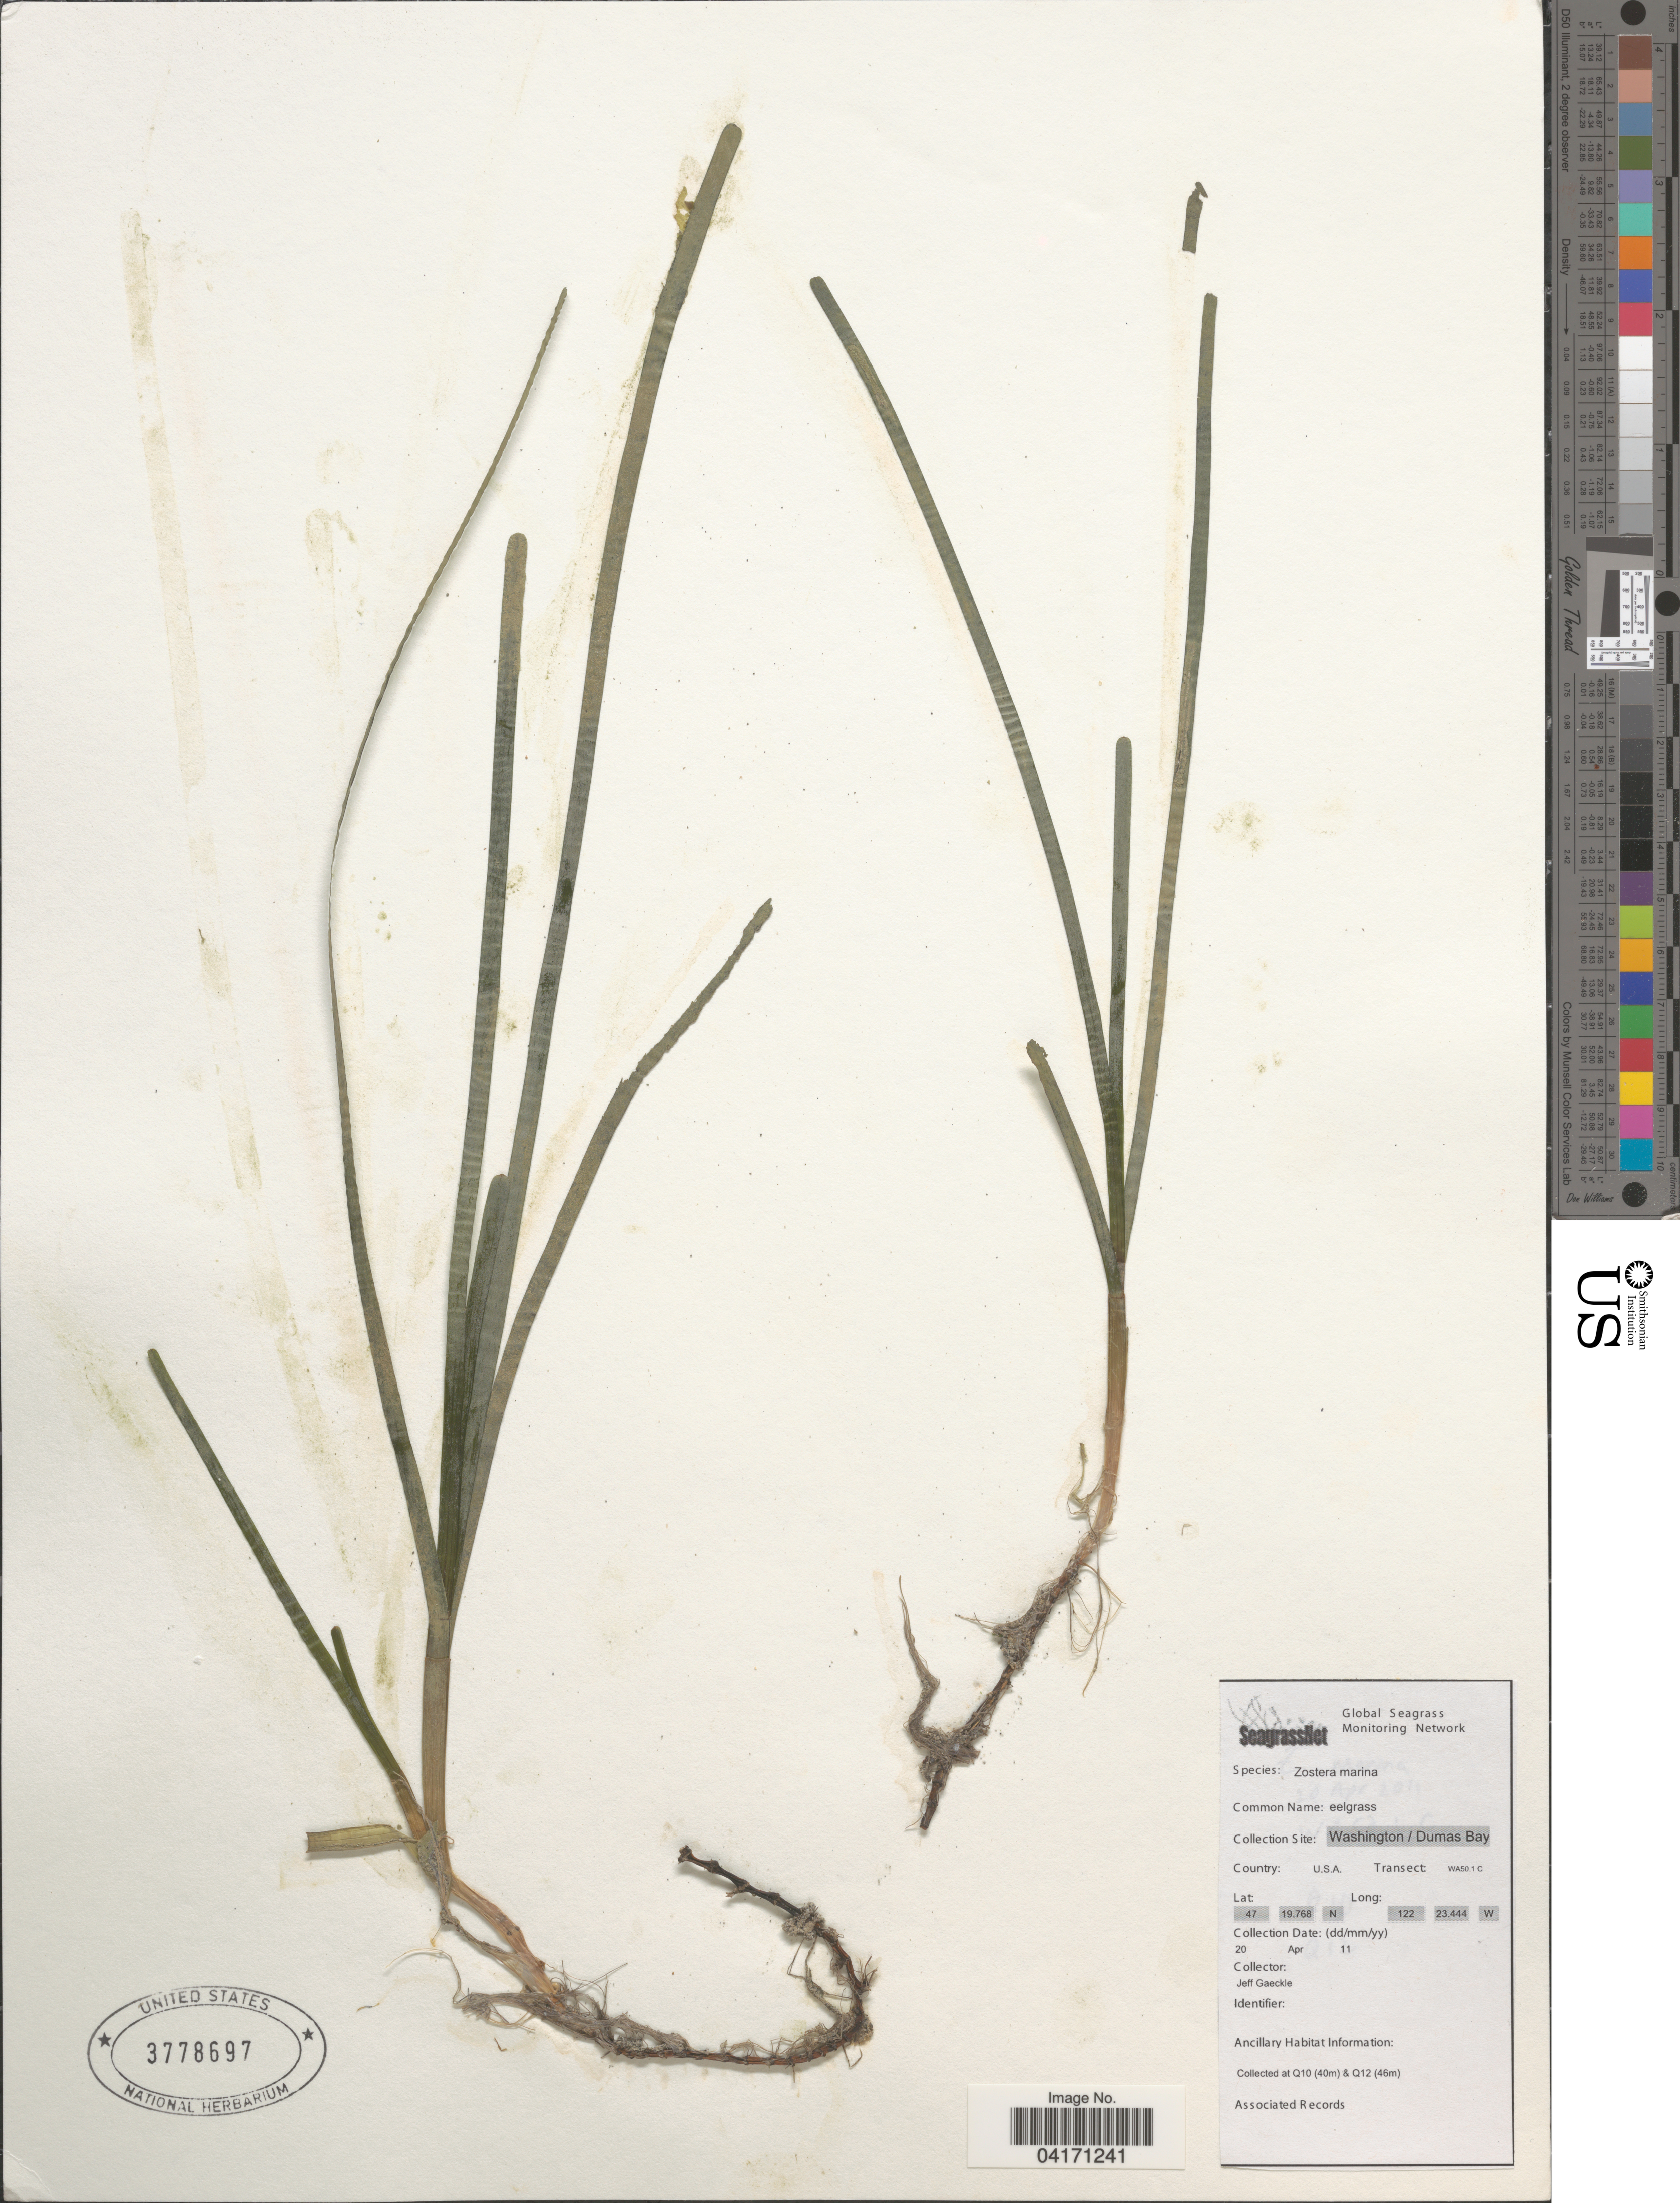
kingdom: Plantae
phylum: Tracheophyta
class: Liliopsida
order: Alismatales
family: Zosteraceae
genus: Zostera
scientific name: Zostera marina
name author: L.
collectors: J. Gaeckle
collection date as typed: Transcribed d/m/y: 20/4/11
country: United States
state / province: Washington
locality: Dumas Bay. Transect: WA50.1 C. Collected at Q10 & Q12.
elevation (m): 40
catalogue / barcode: US 3778697